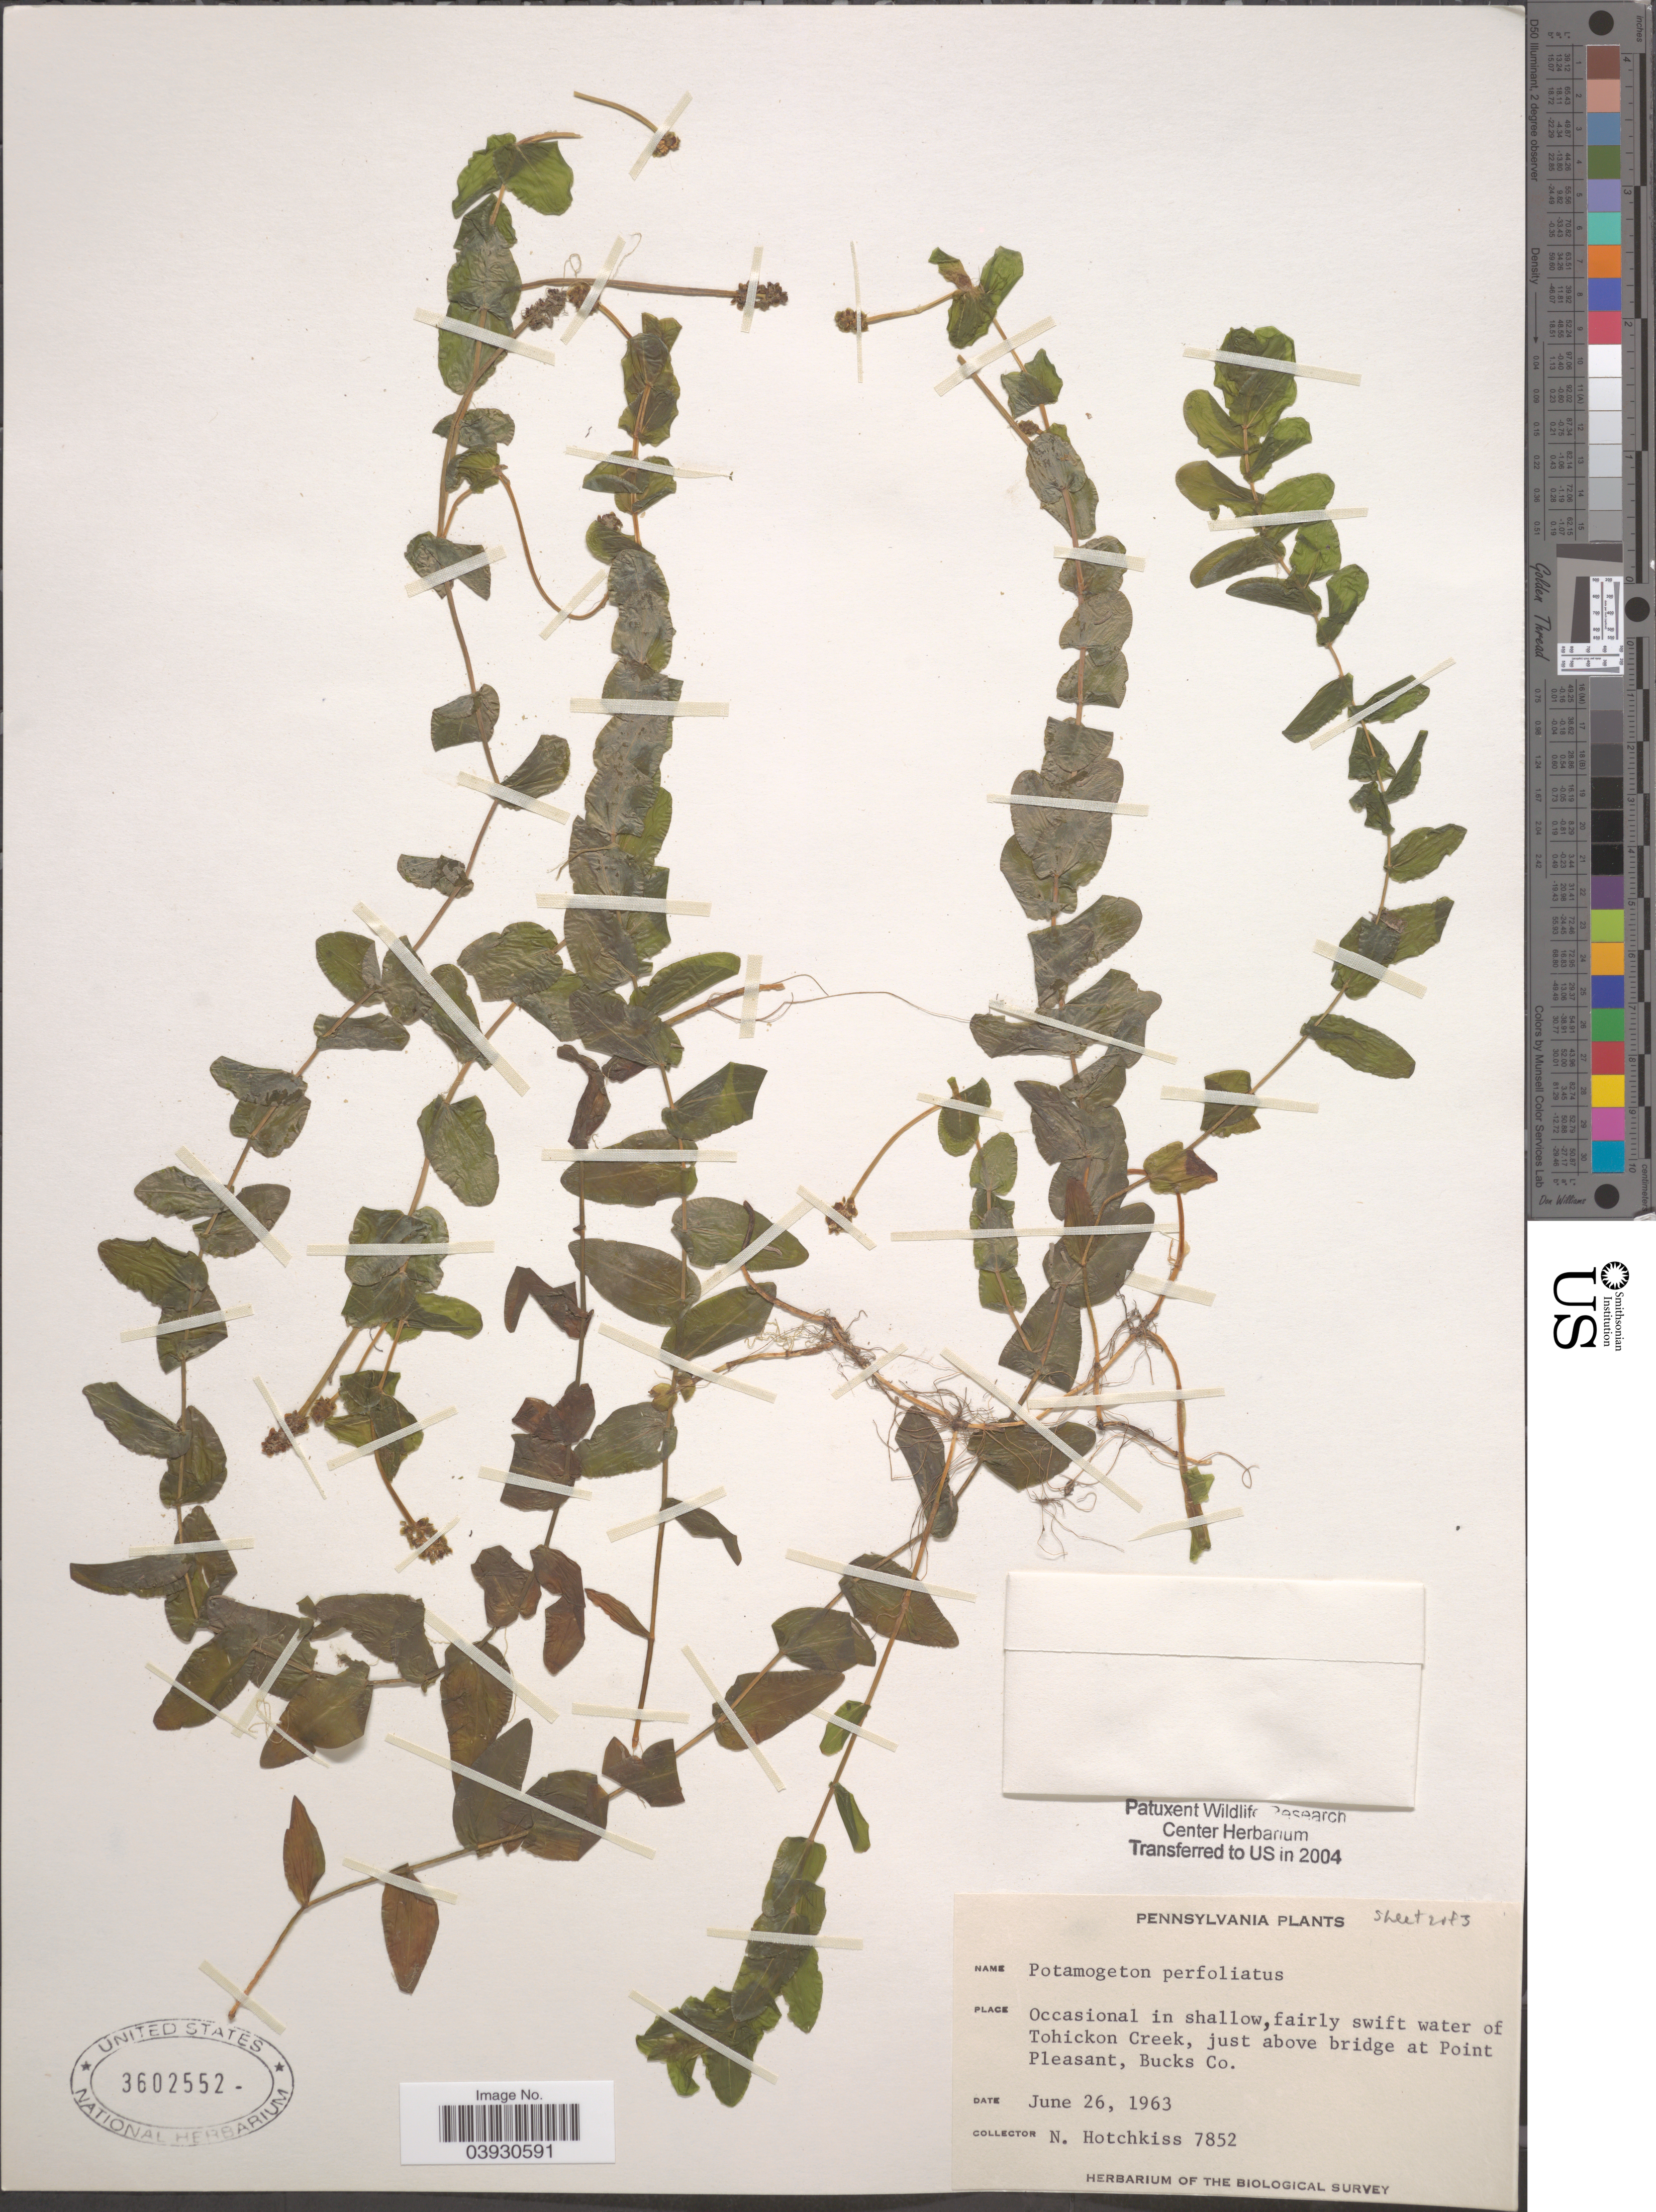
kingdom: Plantae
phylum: Tracheophyta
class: Liliopsida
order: Alismatales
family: Potamogetonaceae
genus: Potamogeton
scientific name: Potamogeton perfoliatus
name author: L.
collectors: N. Hotchkiss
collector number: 7852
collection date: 1963-06-26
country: United States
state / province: Pennsylvania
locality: In shallow, fairly swift water of Tohickon Creek, just above bridge at Point Pleasant, Bucks County.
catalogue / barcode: US 3602552